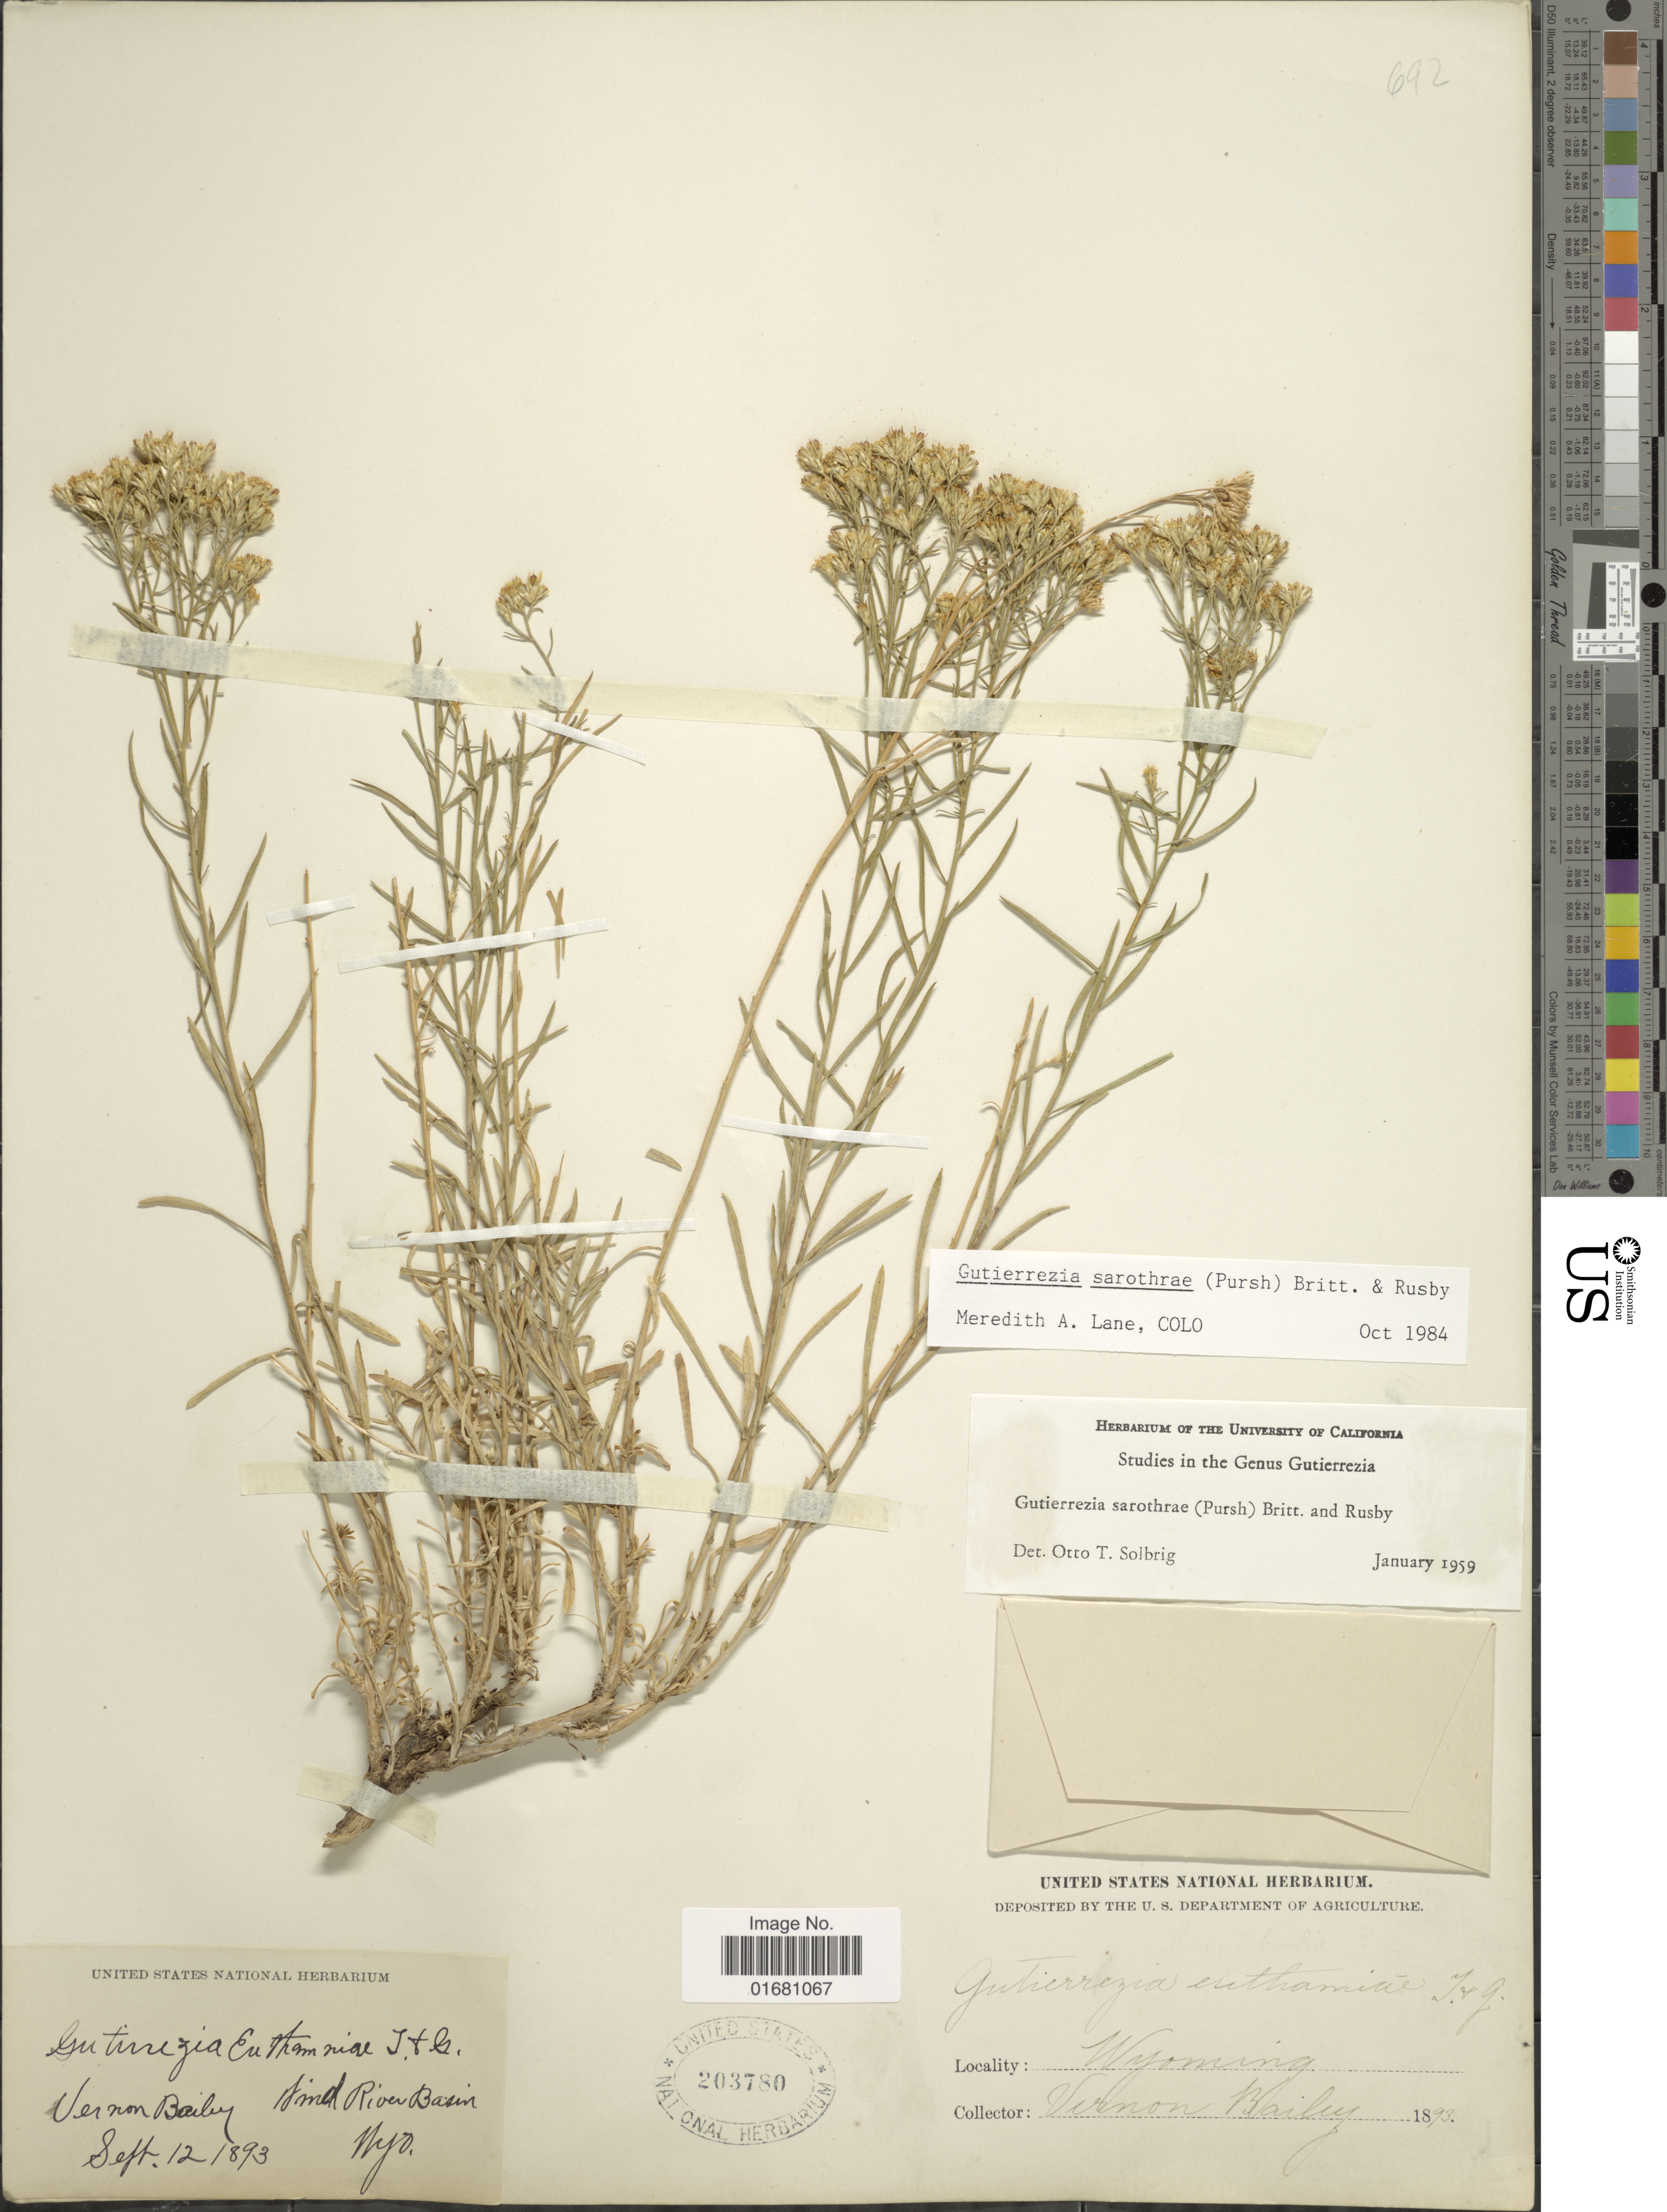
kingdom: Plantae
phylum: Tracheophyta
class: Magnoliopsida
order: Asterales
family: Asteraceae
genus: Gutierrezia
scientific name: Gutierrezia sarothrae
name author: (Pursh) Britton & Rusby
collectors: V. O. Bailey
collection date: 1893-09-12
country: United States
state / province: Wyoming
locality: Indian River Basin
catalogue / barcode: US 203780